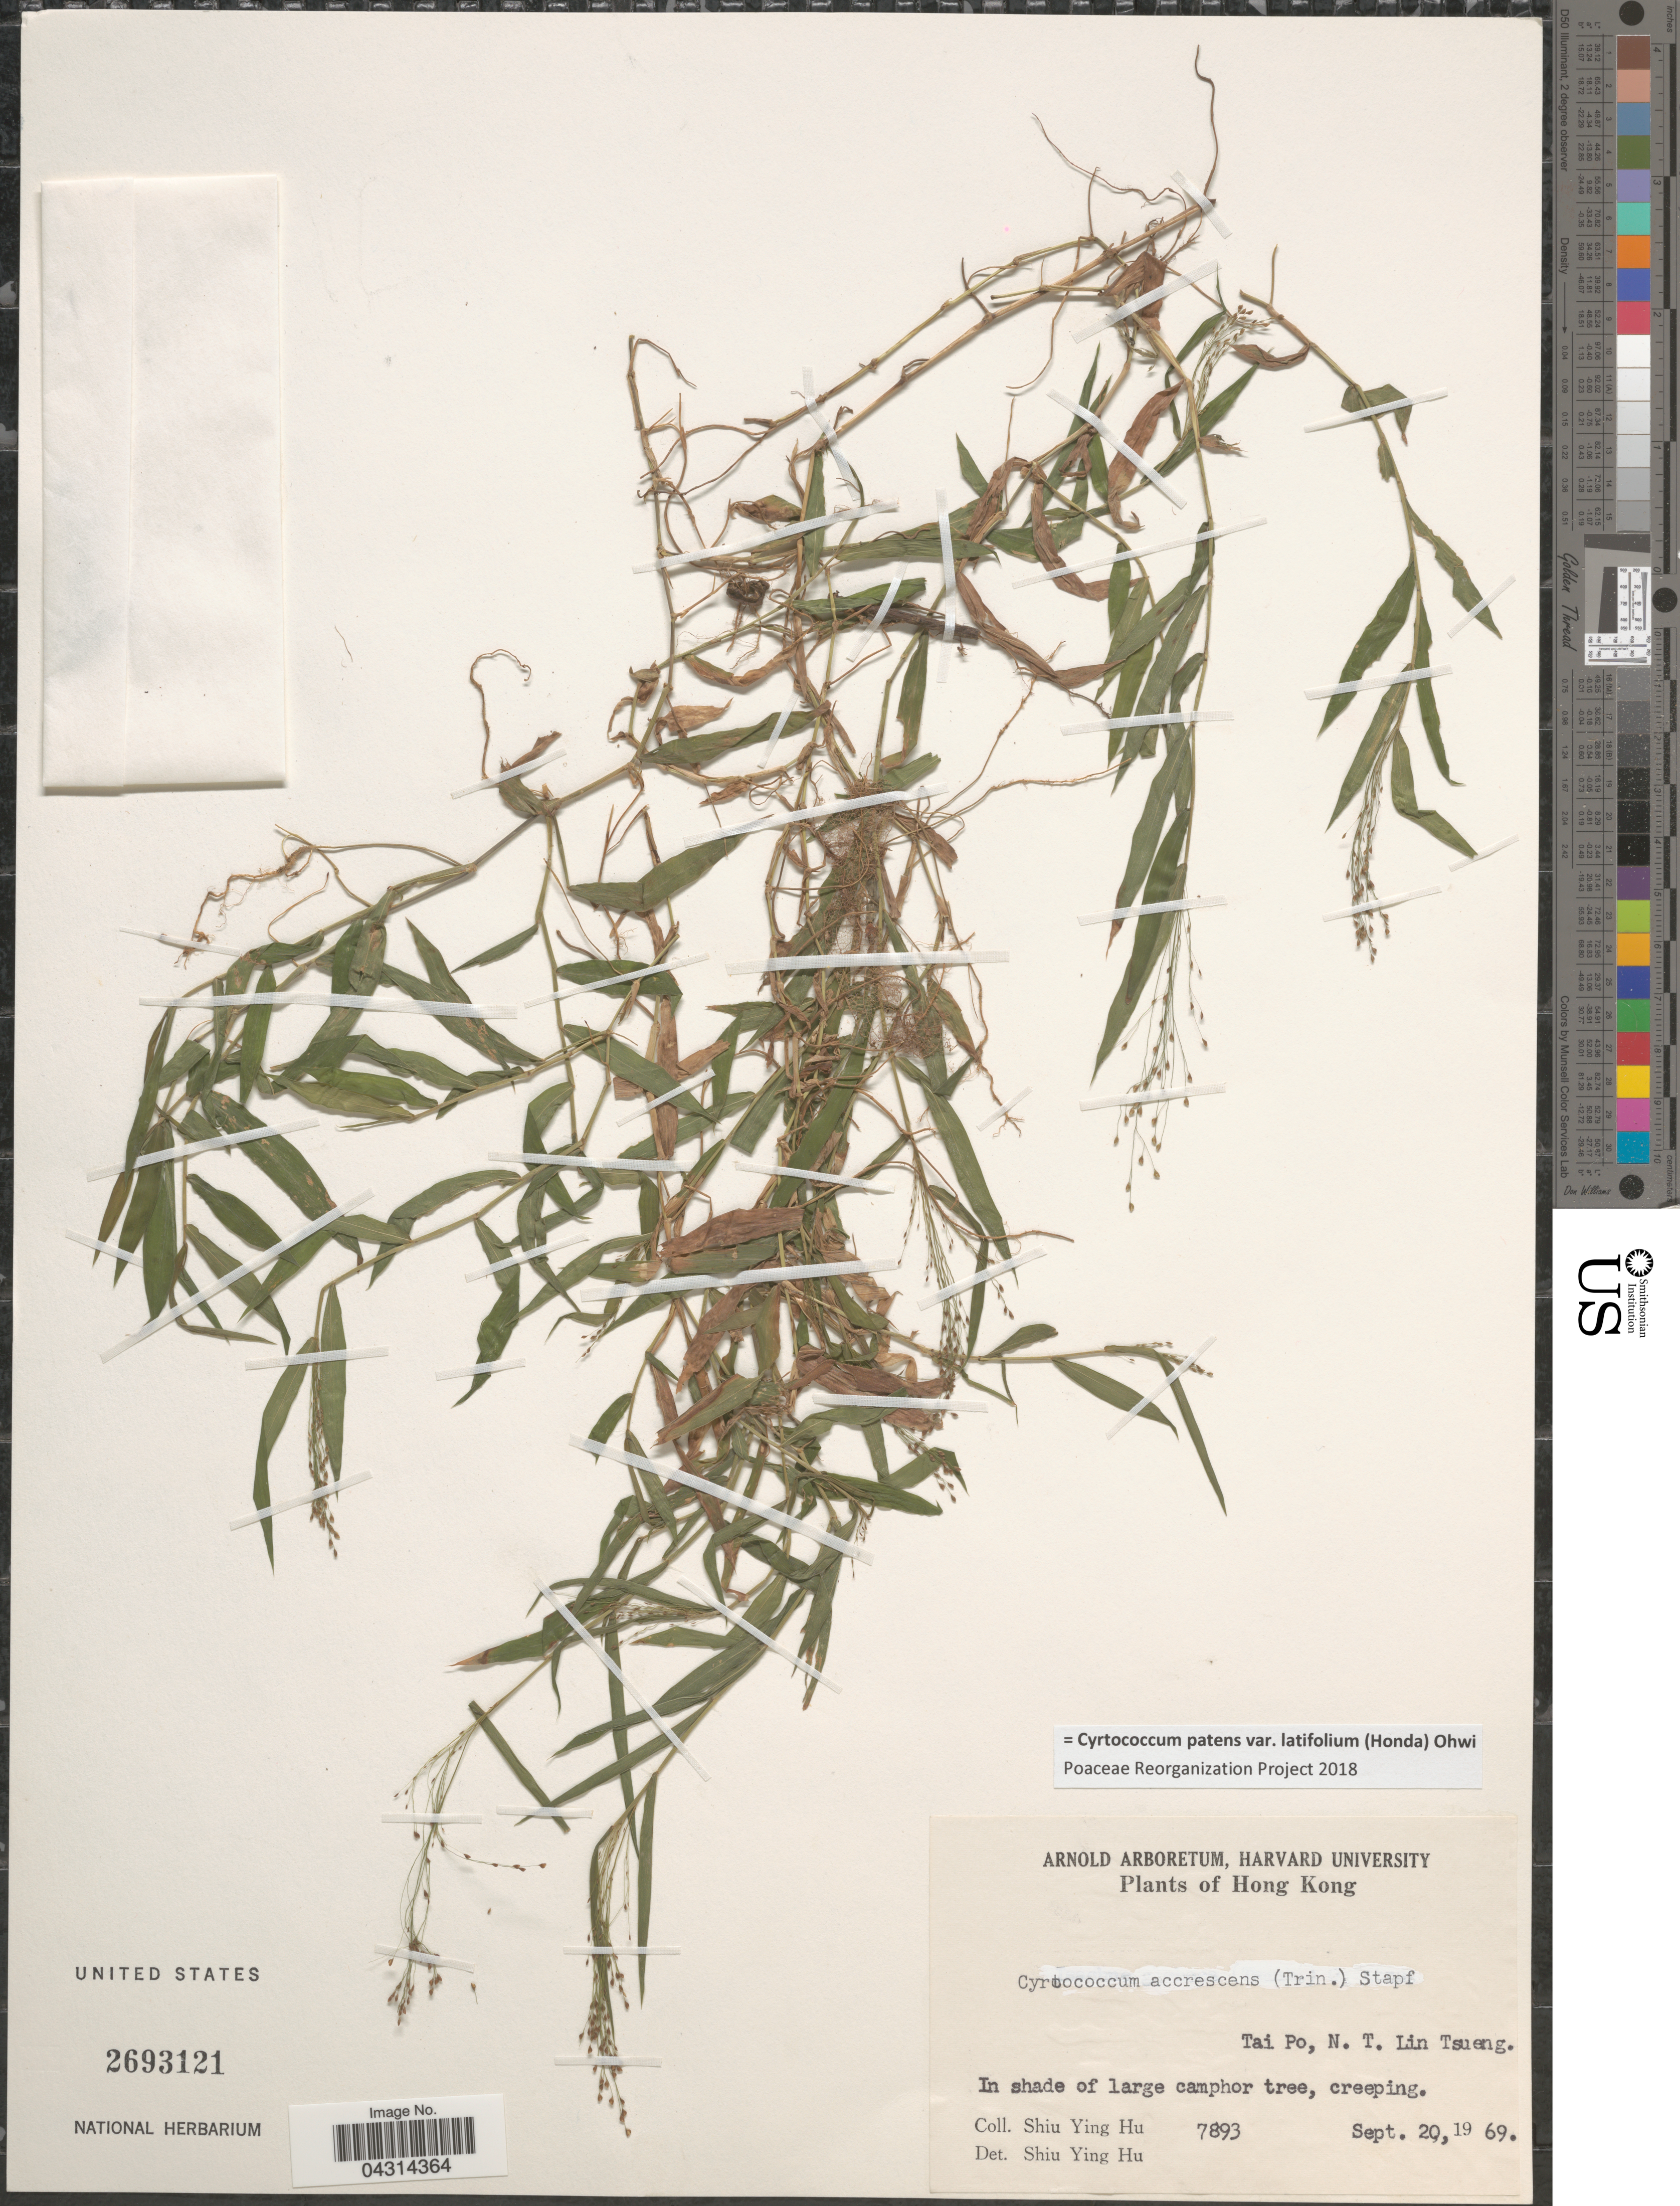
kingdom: Plantae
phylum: Tracheophyta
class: Liliopsida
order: Poales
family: Poaceae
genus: Cyrtococcum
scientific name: Cyrtococcum patens var. latifolium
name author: (Honda) Ohwi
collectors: S. Y. Hu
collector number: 7893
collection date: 1969-09-20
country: China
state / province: Hong Kong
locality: Tai Po, N. T. Lin Tsieng.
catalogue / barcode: US 2693121